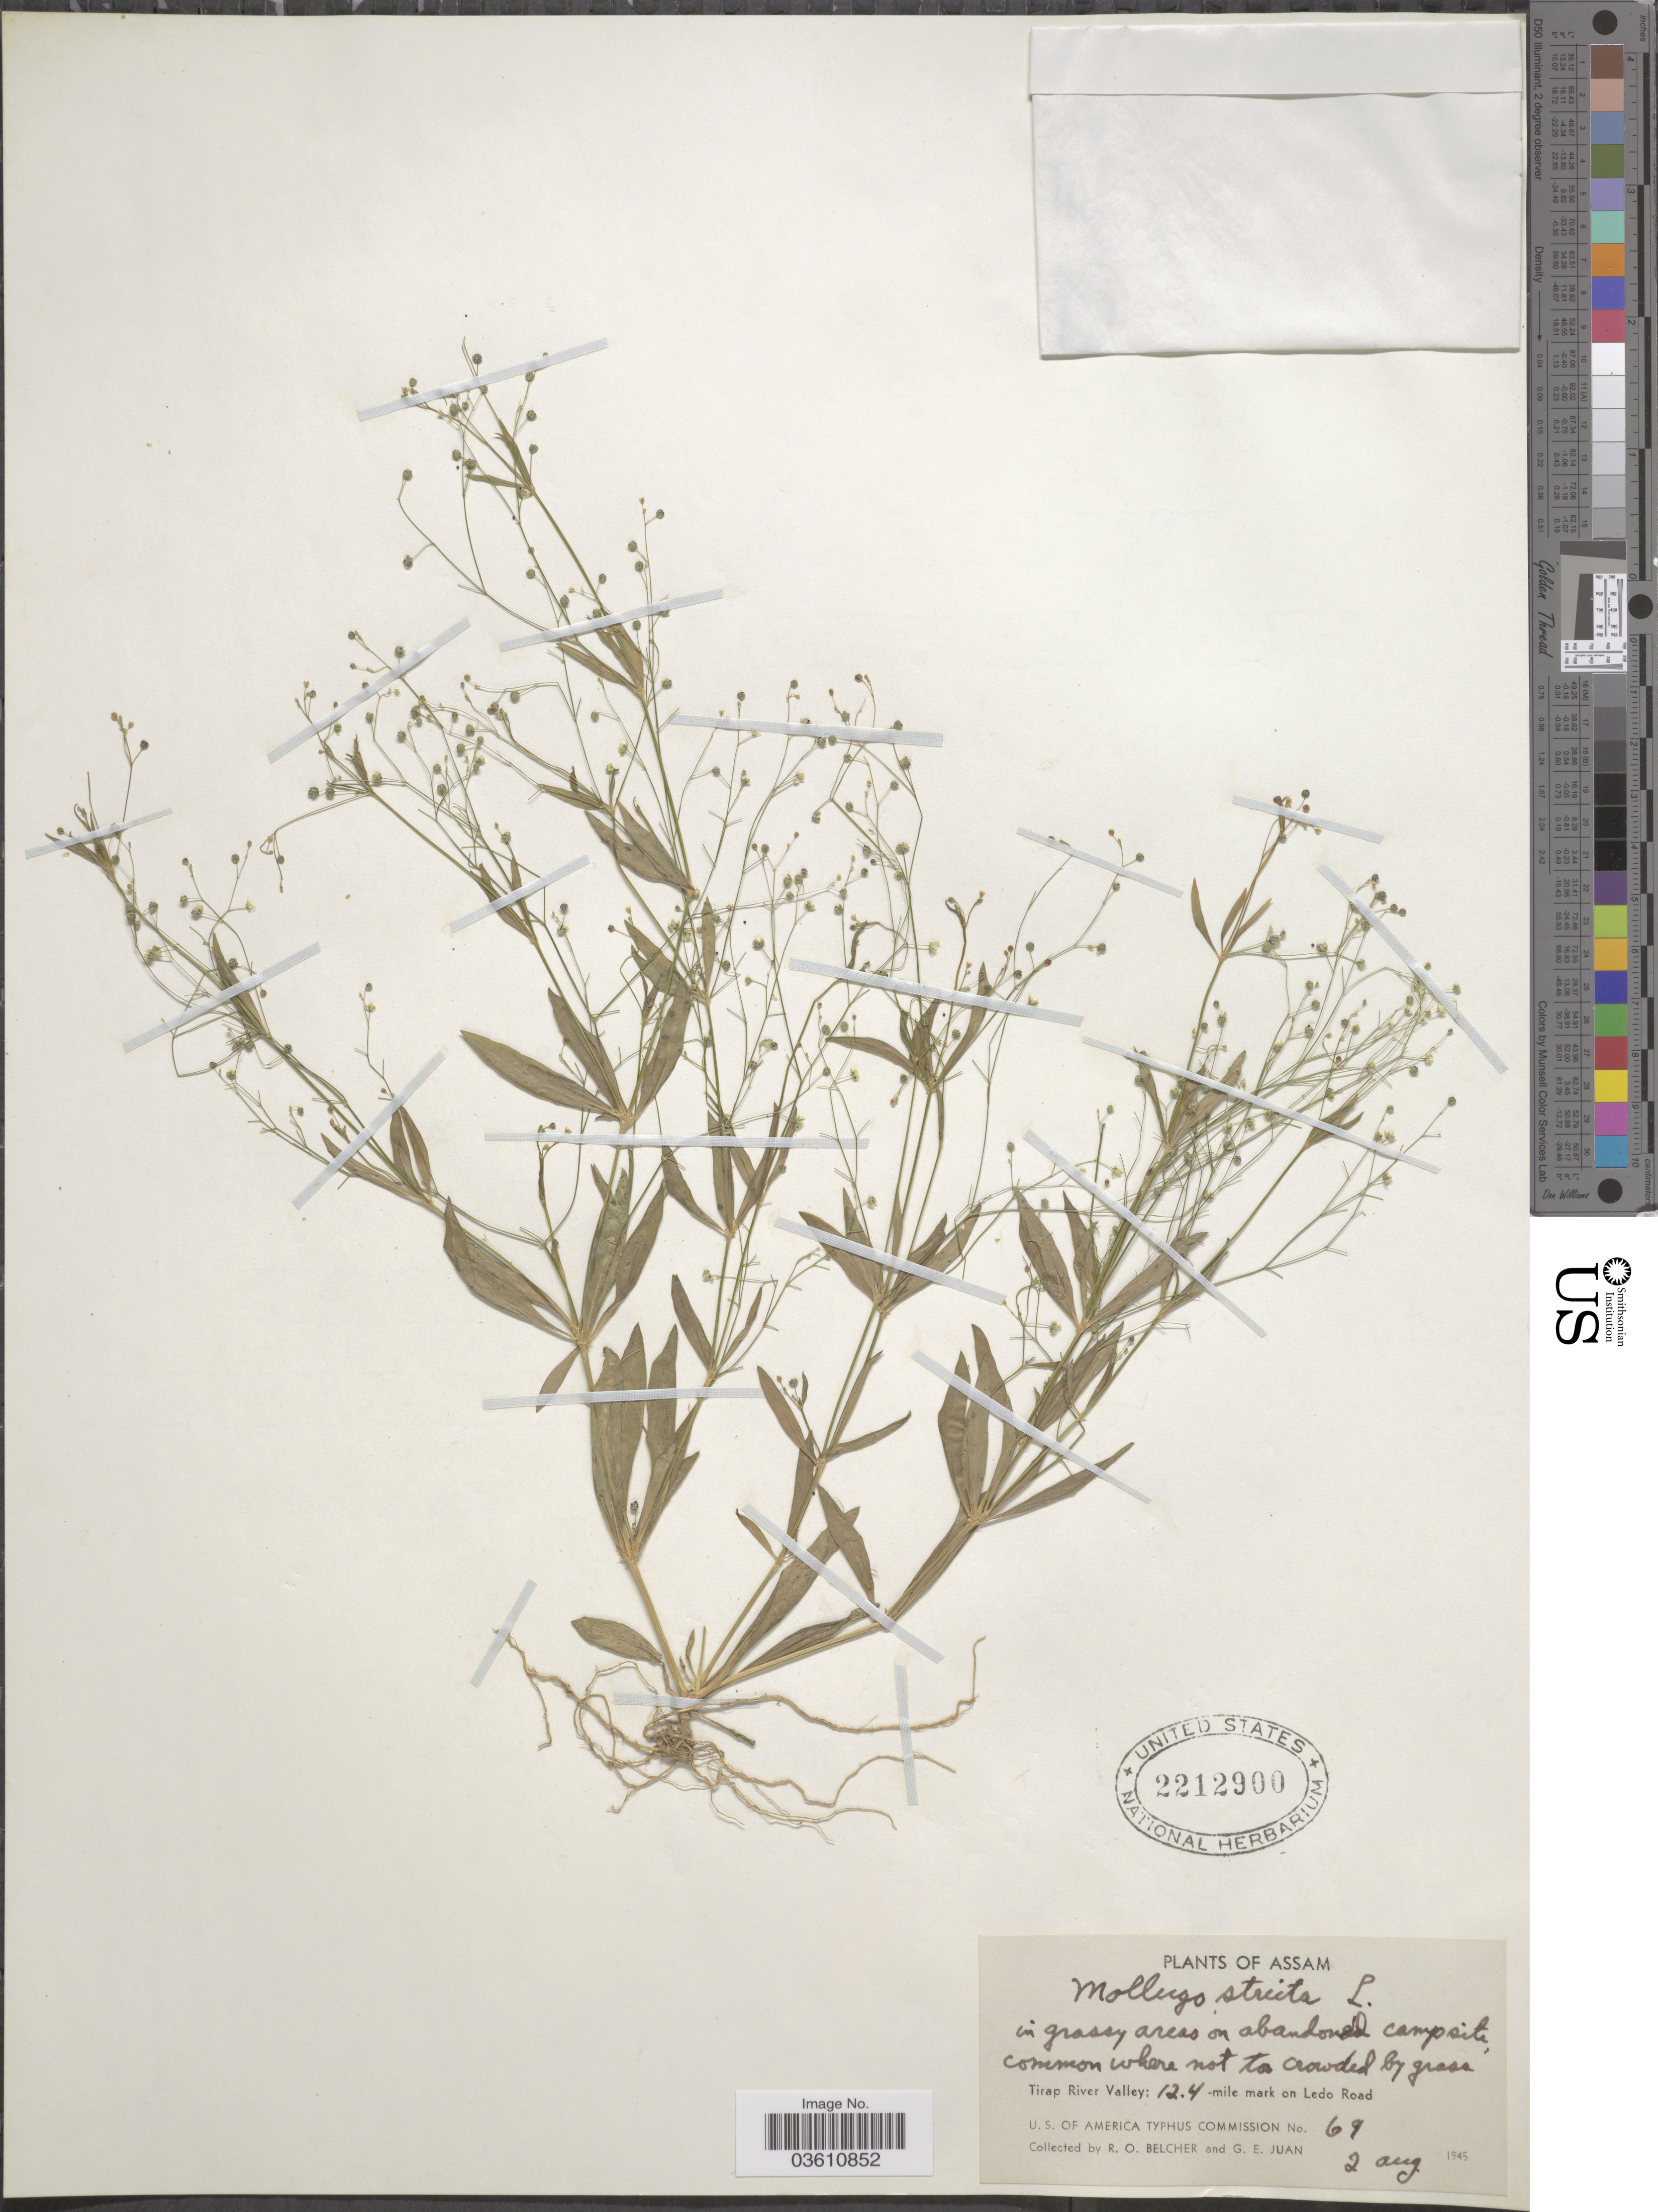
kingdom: Plantae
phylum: Tracheophyta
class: Magnoliopsida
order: Caryophyllales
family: Molluginaceae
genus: Trigastrotheca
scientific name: Trigastrotheca pentaphylla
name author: (L.) Thulin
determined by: Strong, Mark T., (BOT), Smithsonian Institution - National Museum of Natural History (UNITED STATES)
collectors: R. Belcher & G. Juan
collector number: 69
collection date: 1945-08-02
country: India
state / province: Assam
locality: Tirap River Valley; 12.4 -mile mark on Ledo Road.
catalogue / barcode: US 2212900